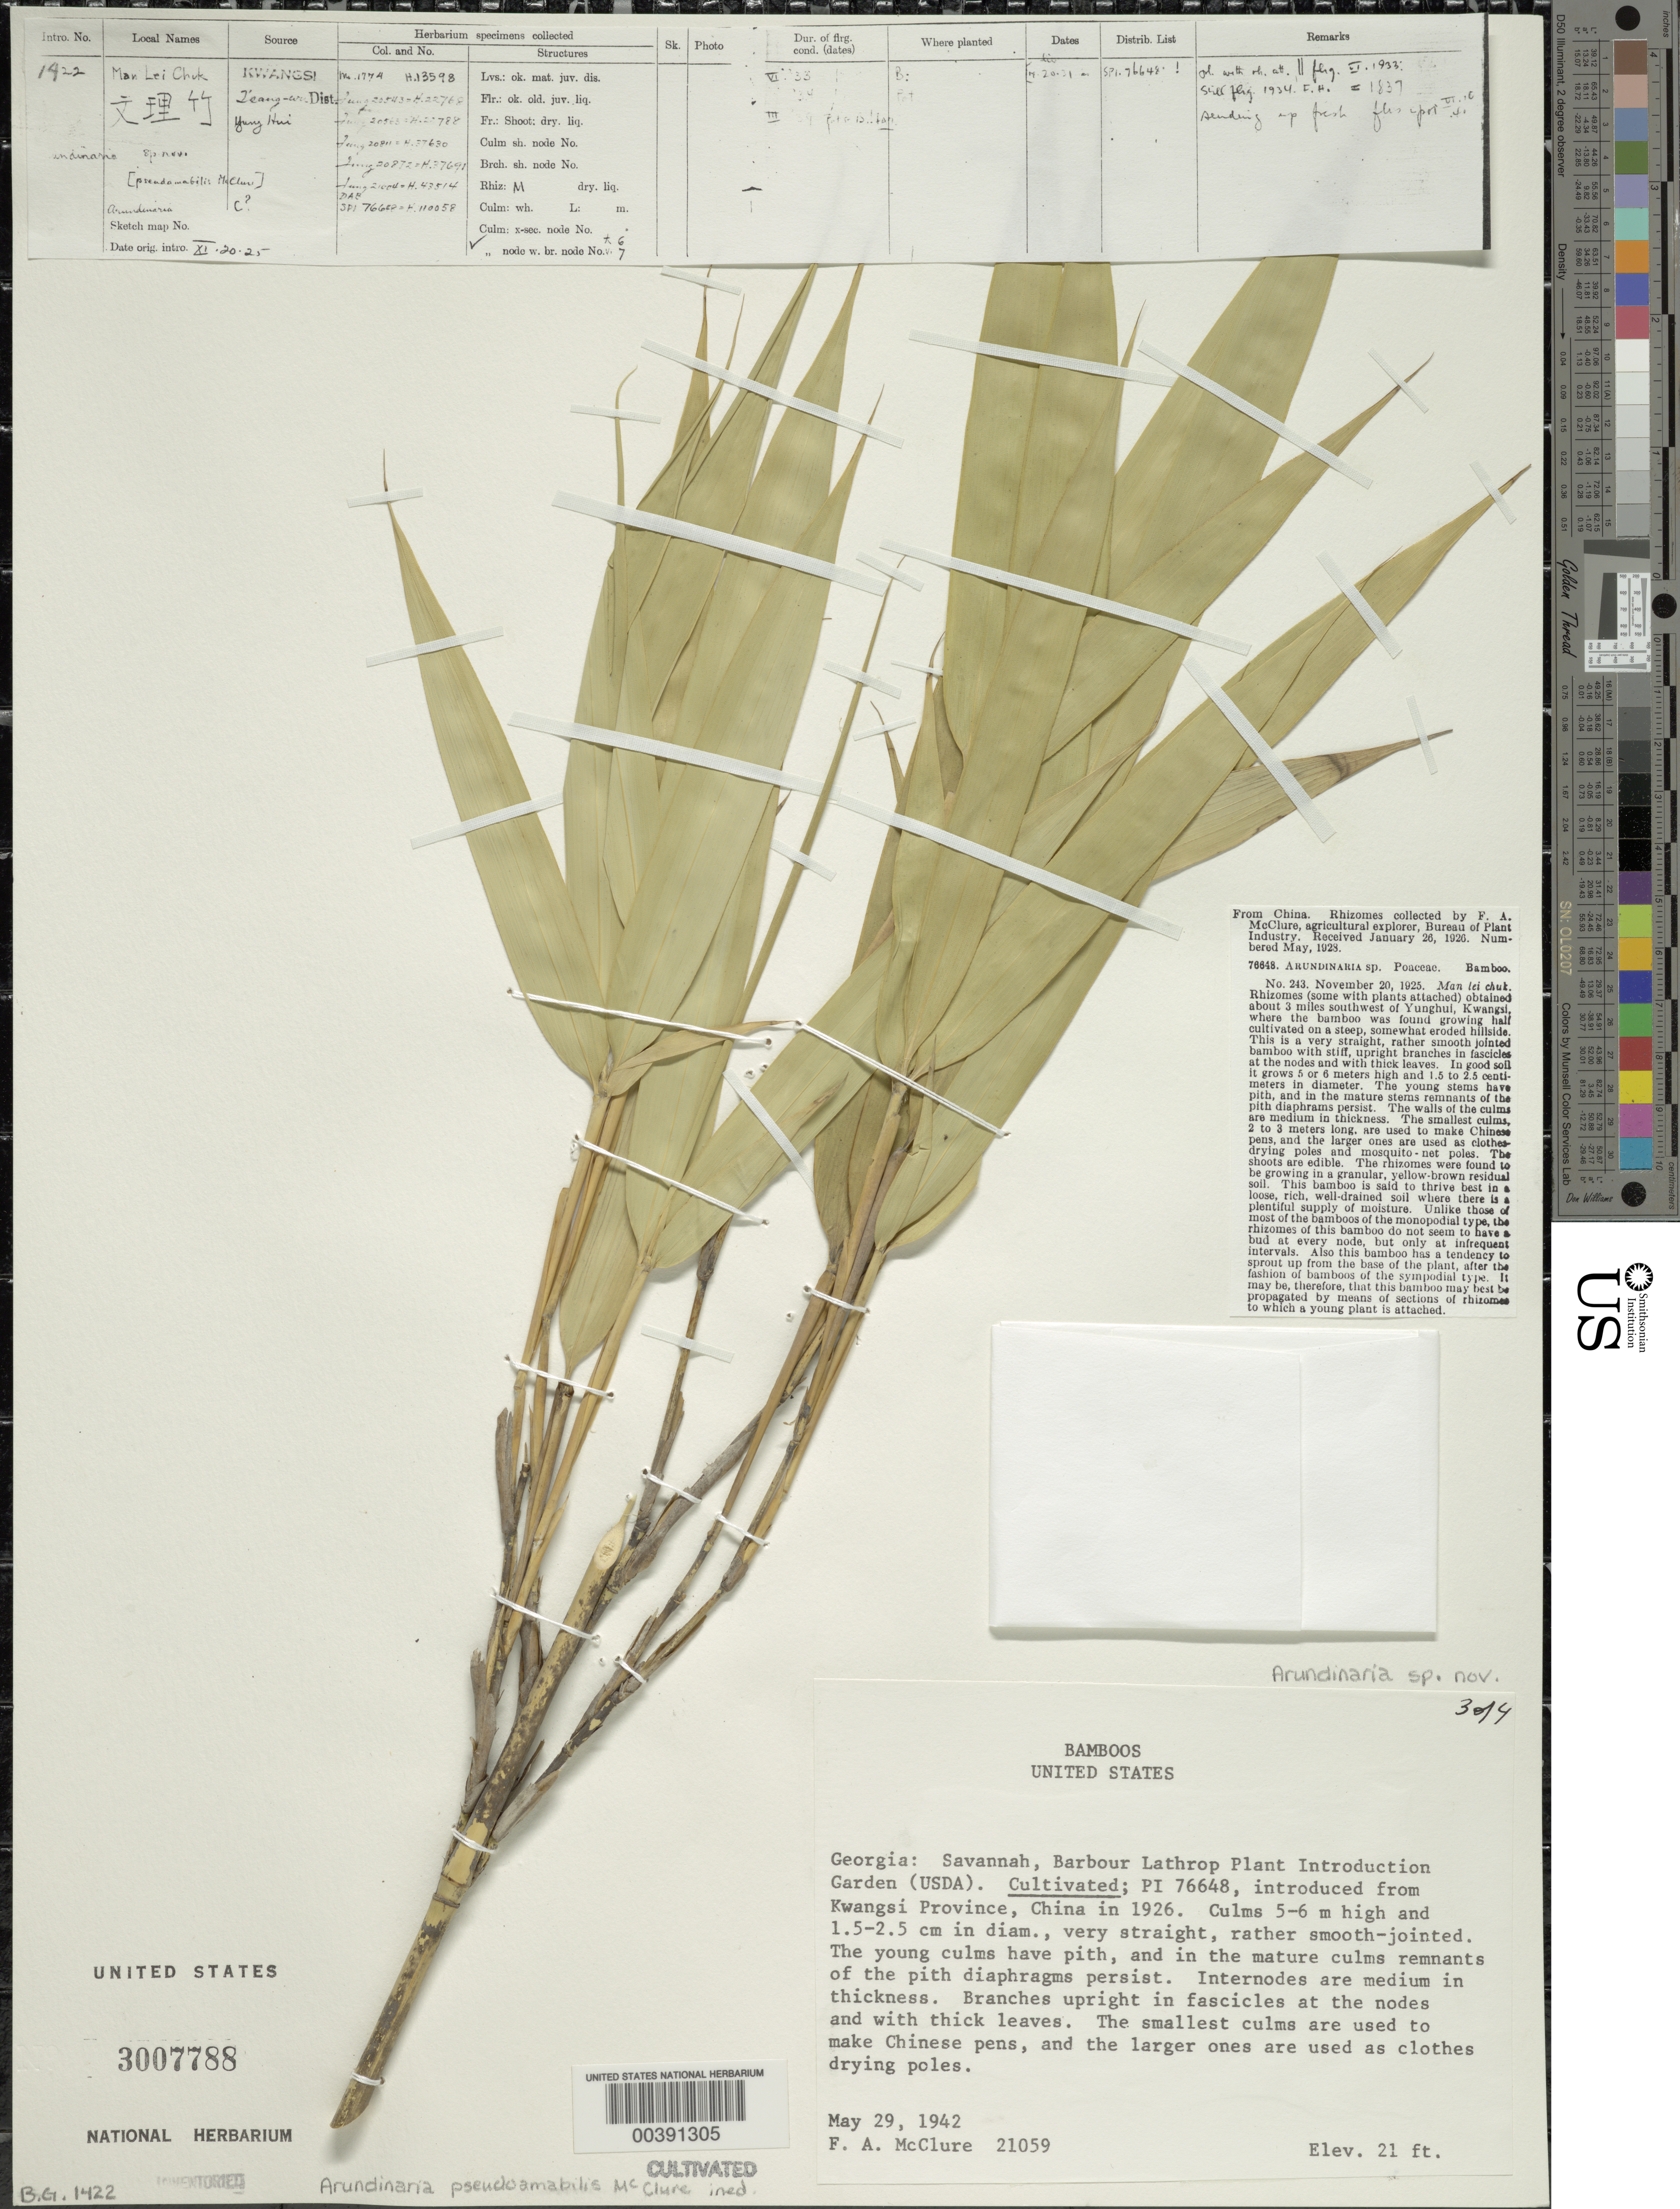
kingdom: Plantae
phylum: Tracheophyta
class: Liliopsida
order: Poales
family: Poaceae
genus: Arundinaria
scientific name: Arundinaria sp.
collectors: F. A. McClure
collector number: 21059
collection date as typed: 29 May 1942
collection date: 1942-05-29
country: United States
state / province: Georgia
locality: Savannah, barbour lathrop pi garden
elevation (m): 6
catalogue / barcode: US 3007788